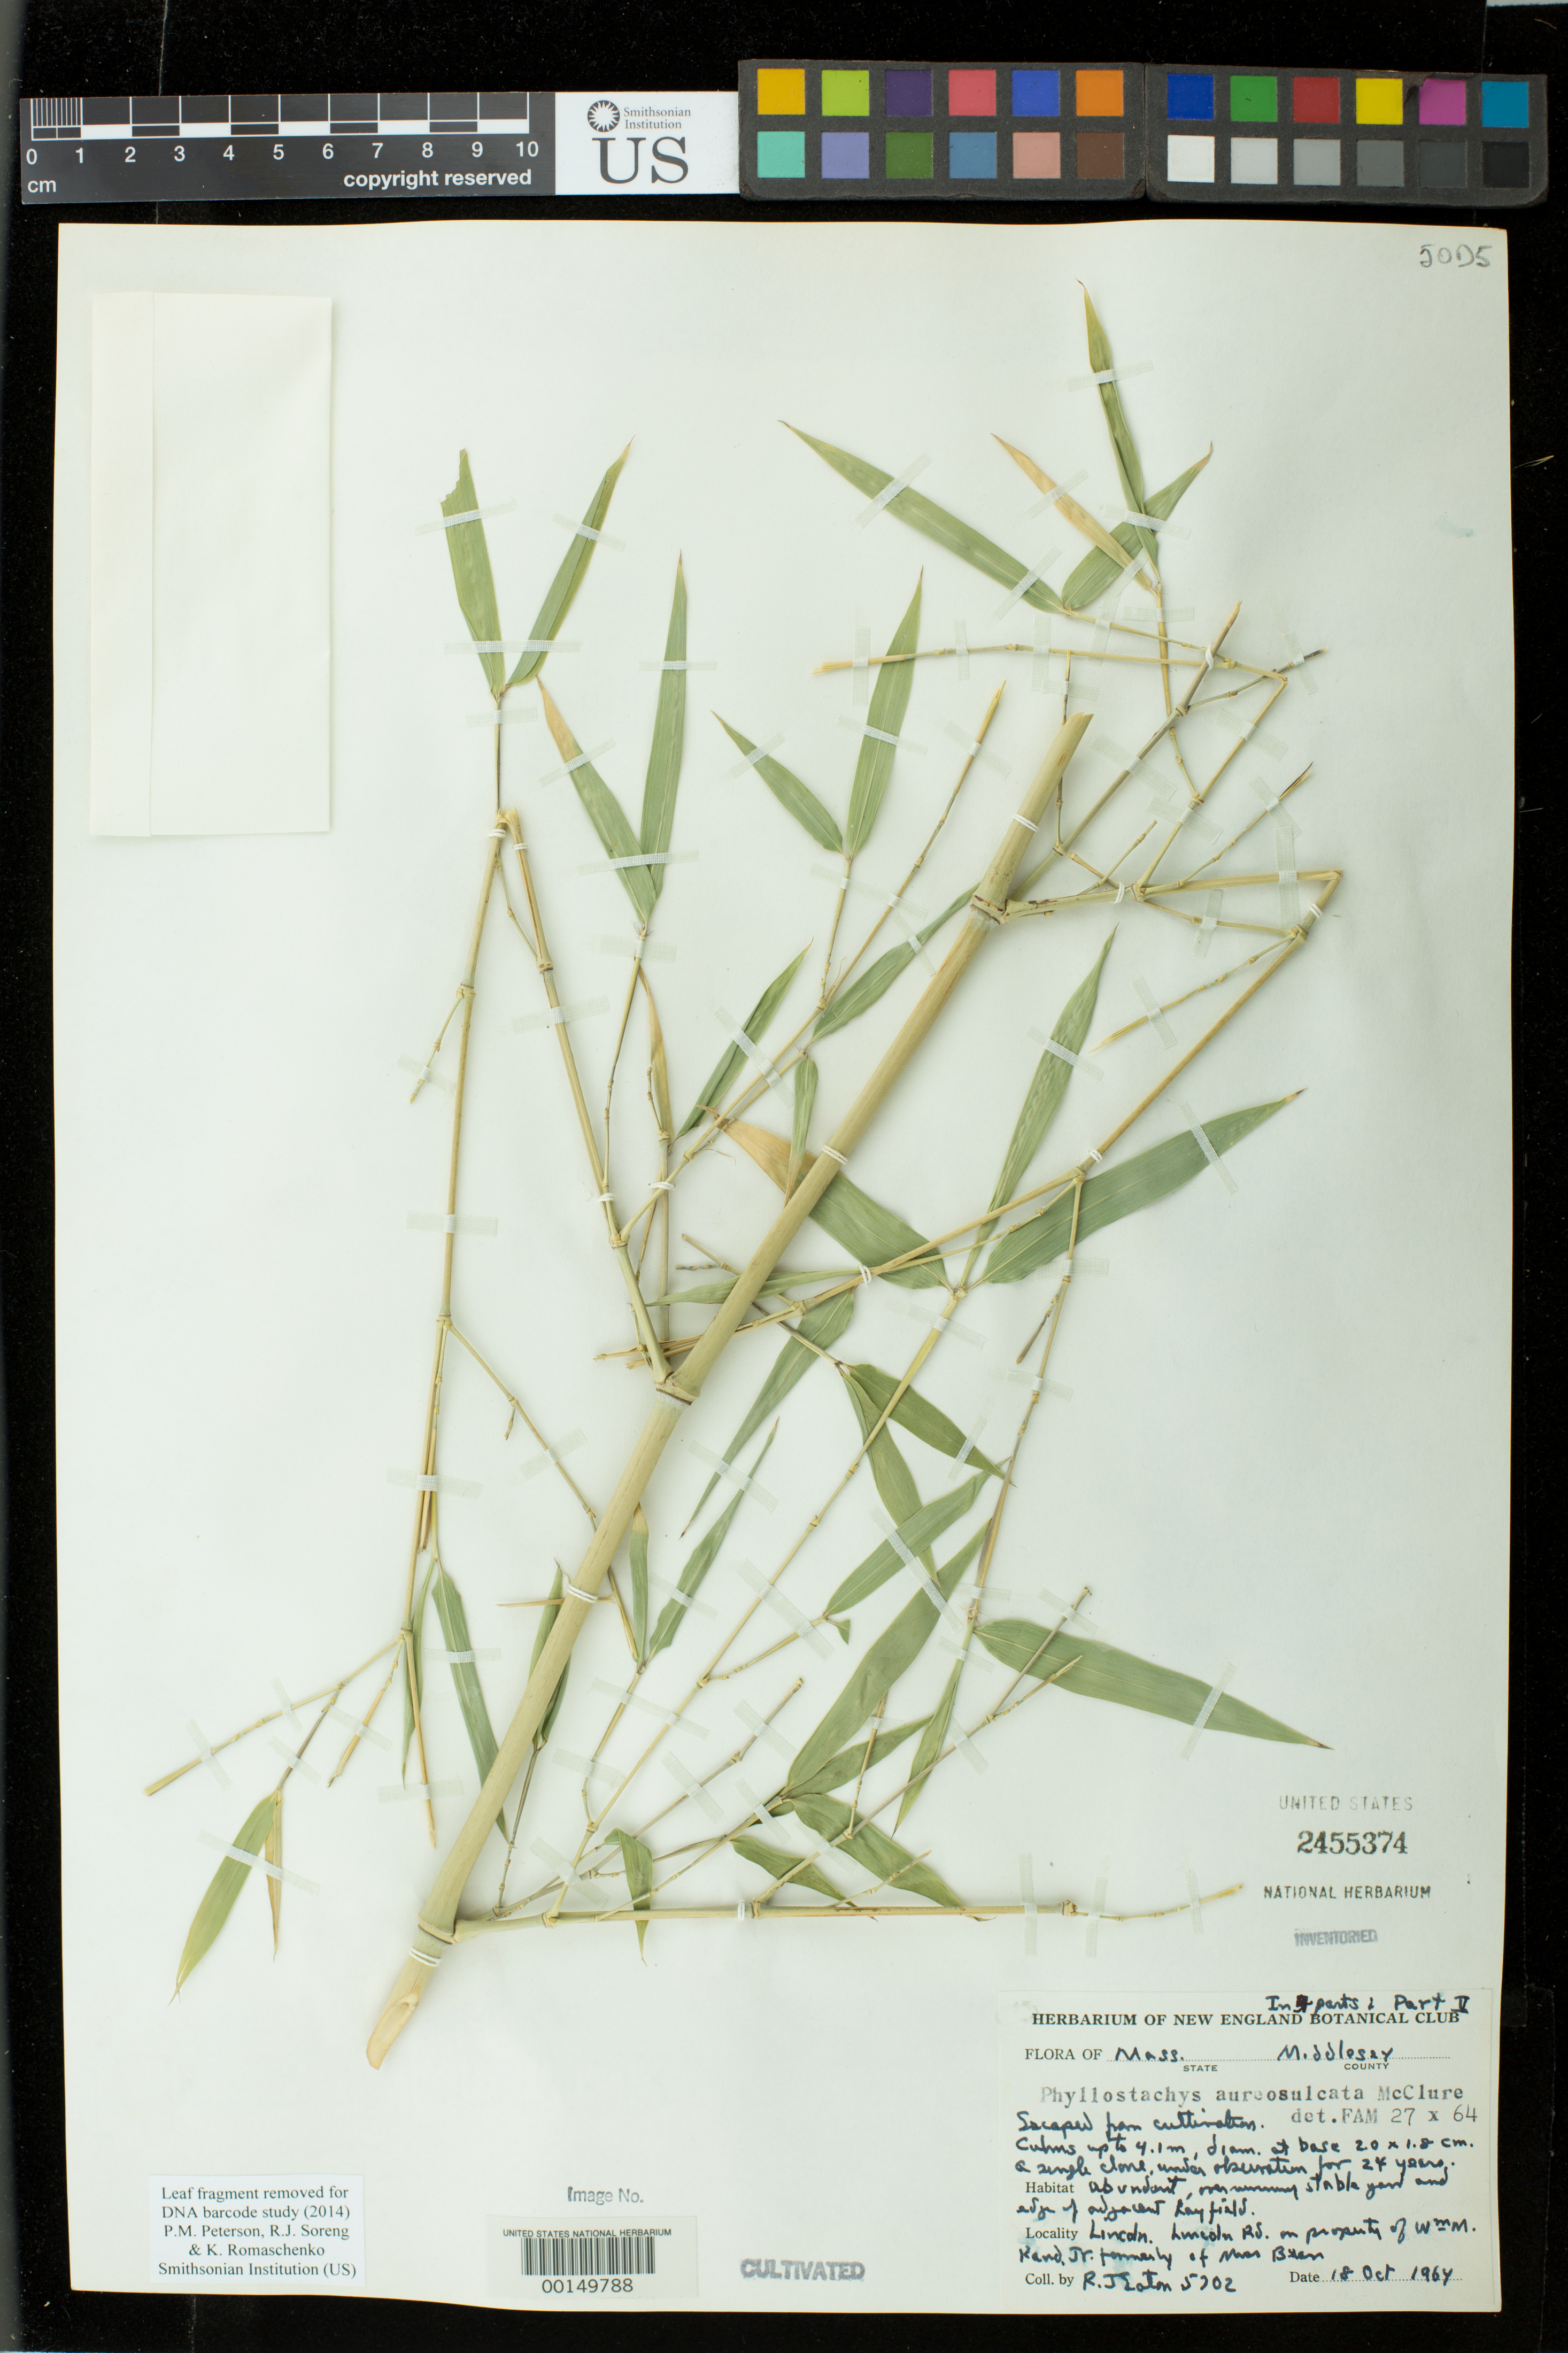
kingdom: Plantae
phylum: Tracheophyta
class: Liliopsida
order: Poales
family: Poaceae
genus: Phyllostachys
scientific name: Phyllostachys aureosulcata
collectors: R. J. Eaton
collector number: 5702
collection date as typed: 18 Oct 1964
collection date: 1964-10-18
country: United States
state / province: Massachusetts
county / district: Middlesex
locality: Lincoln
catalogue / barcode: US 2455374